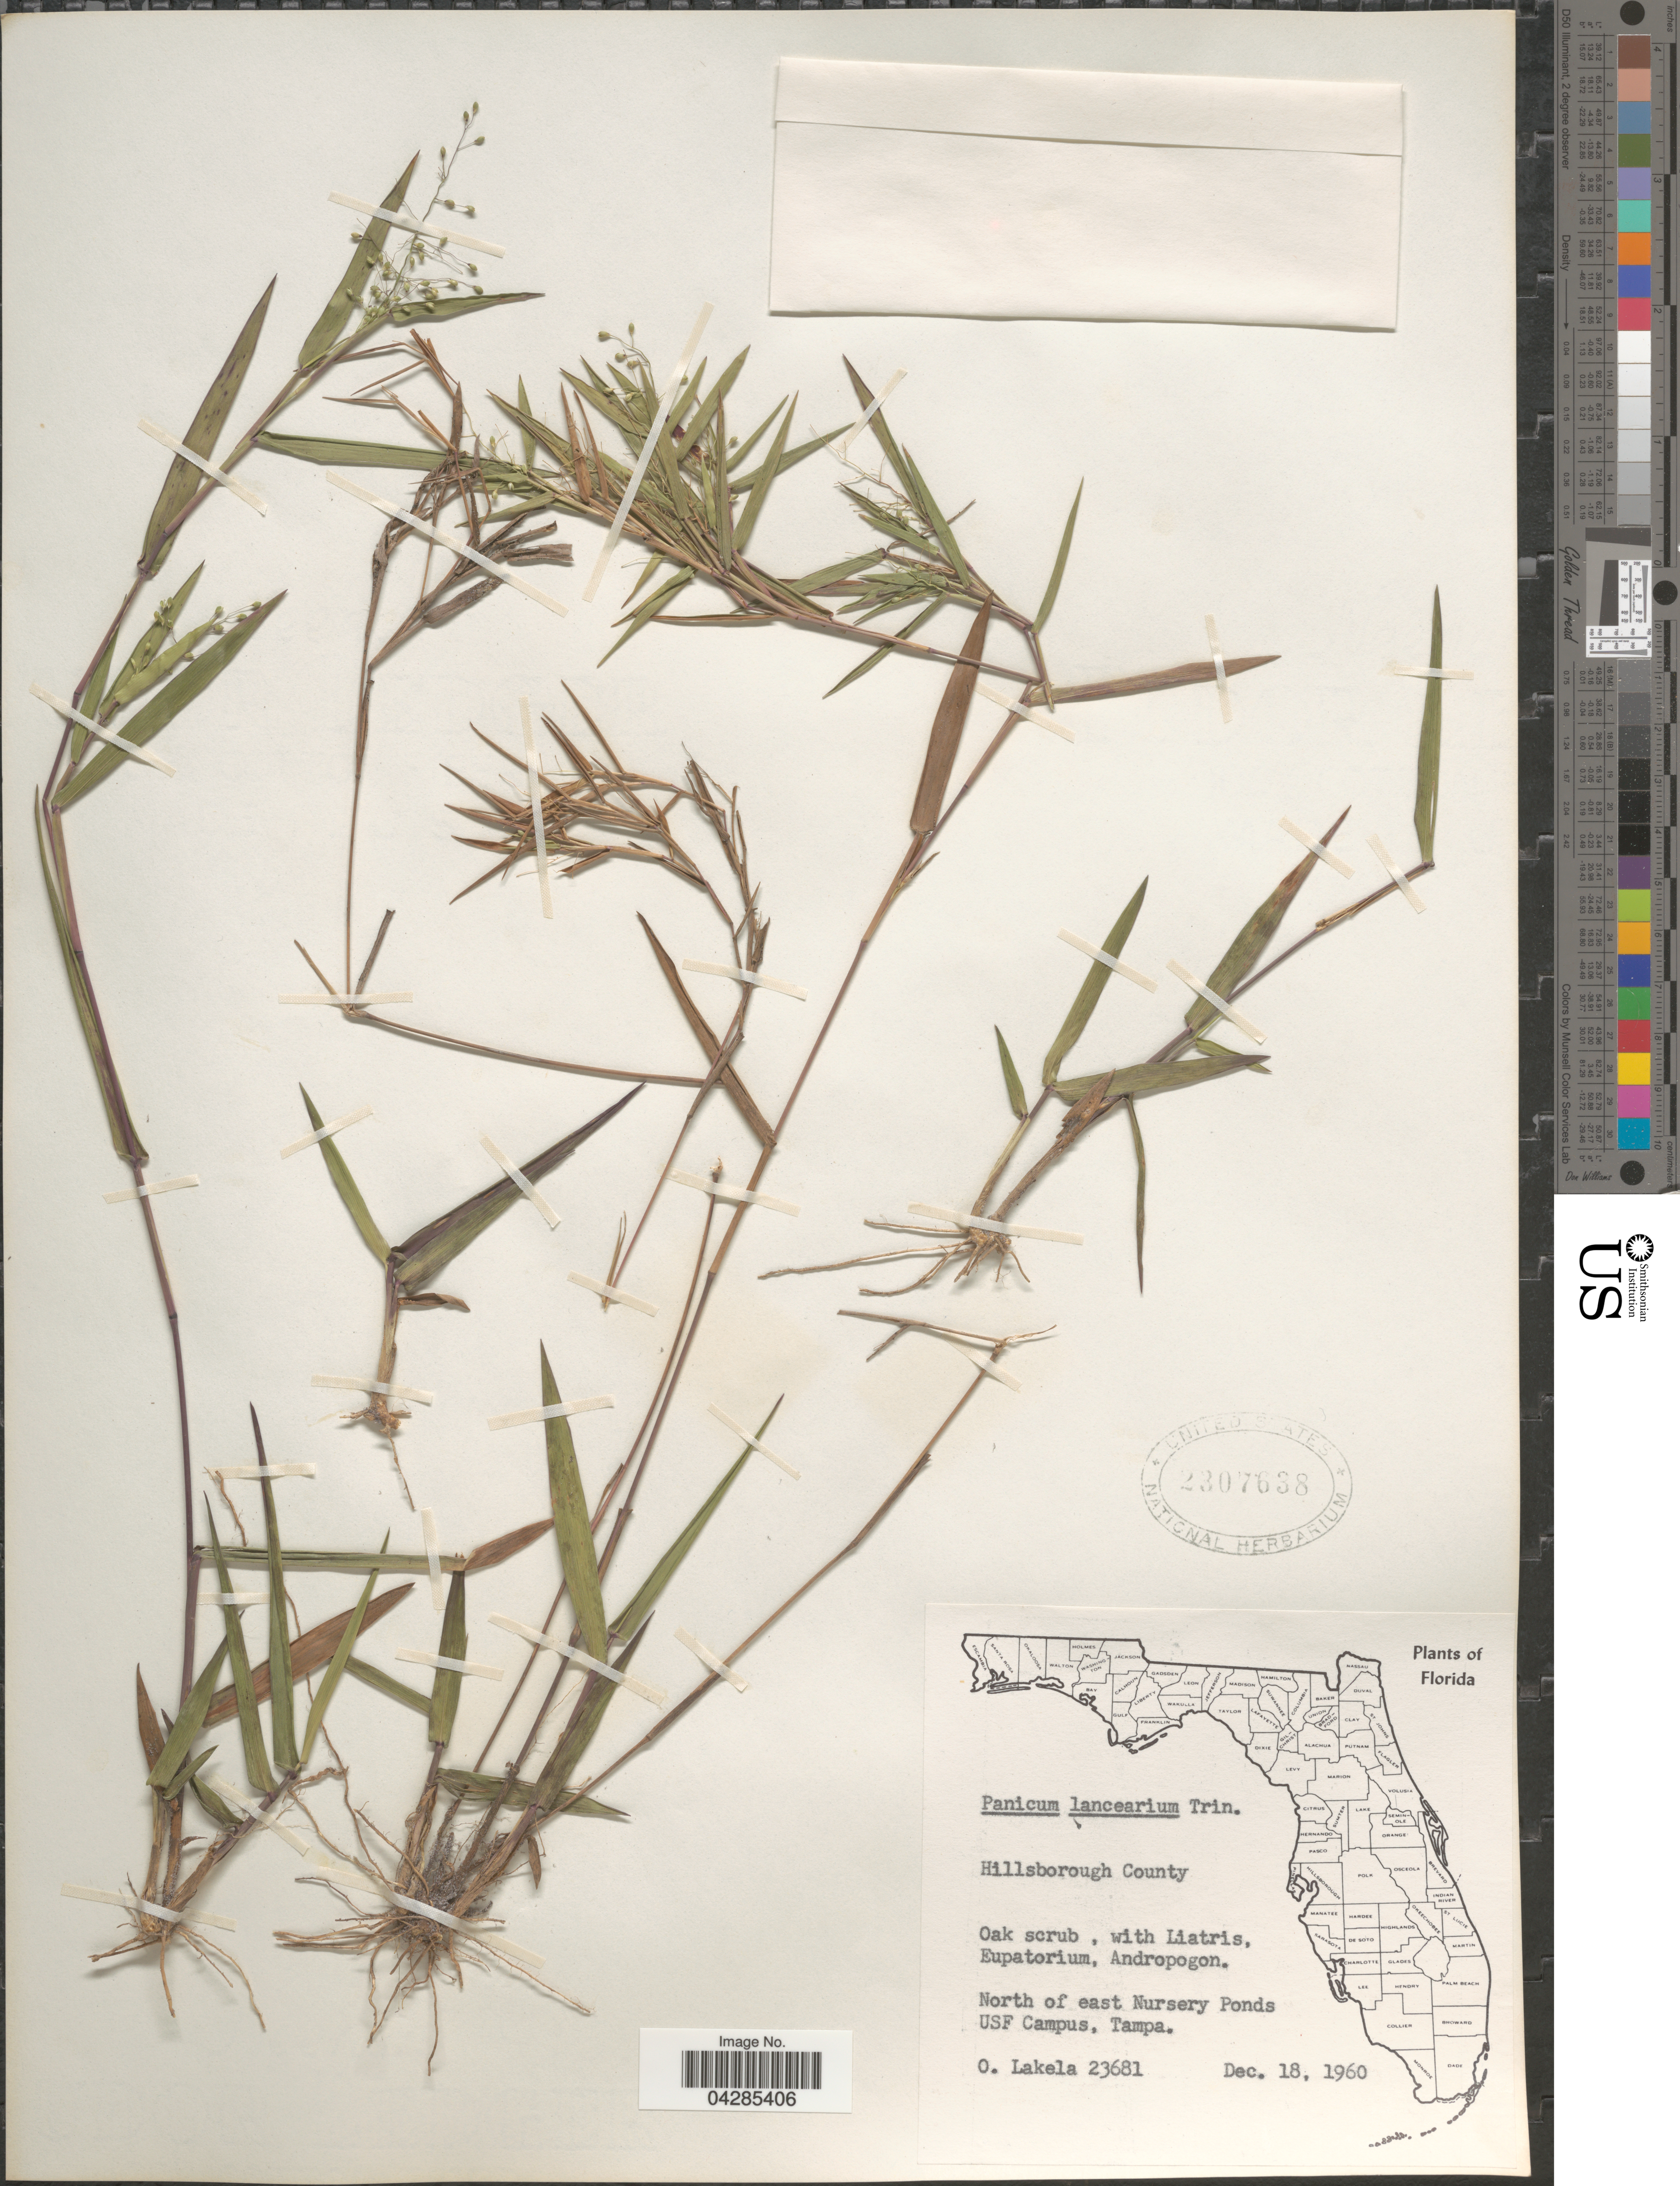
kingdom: Plantae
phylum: Tracheophyta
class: Liliopsida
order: Poales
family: Poaceae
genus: Dichanthelium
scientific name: Dichanthelium portoricense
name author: (Desv. ex Ham.) B.F. Hansen & Wunderlin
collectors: O. Lakela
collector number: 23681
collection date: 1960-12-18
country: United States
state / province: Florida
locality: Hillsborough County. North of east Nursery Ponds USF Campus, Tampa.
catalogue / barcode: US 2307638